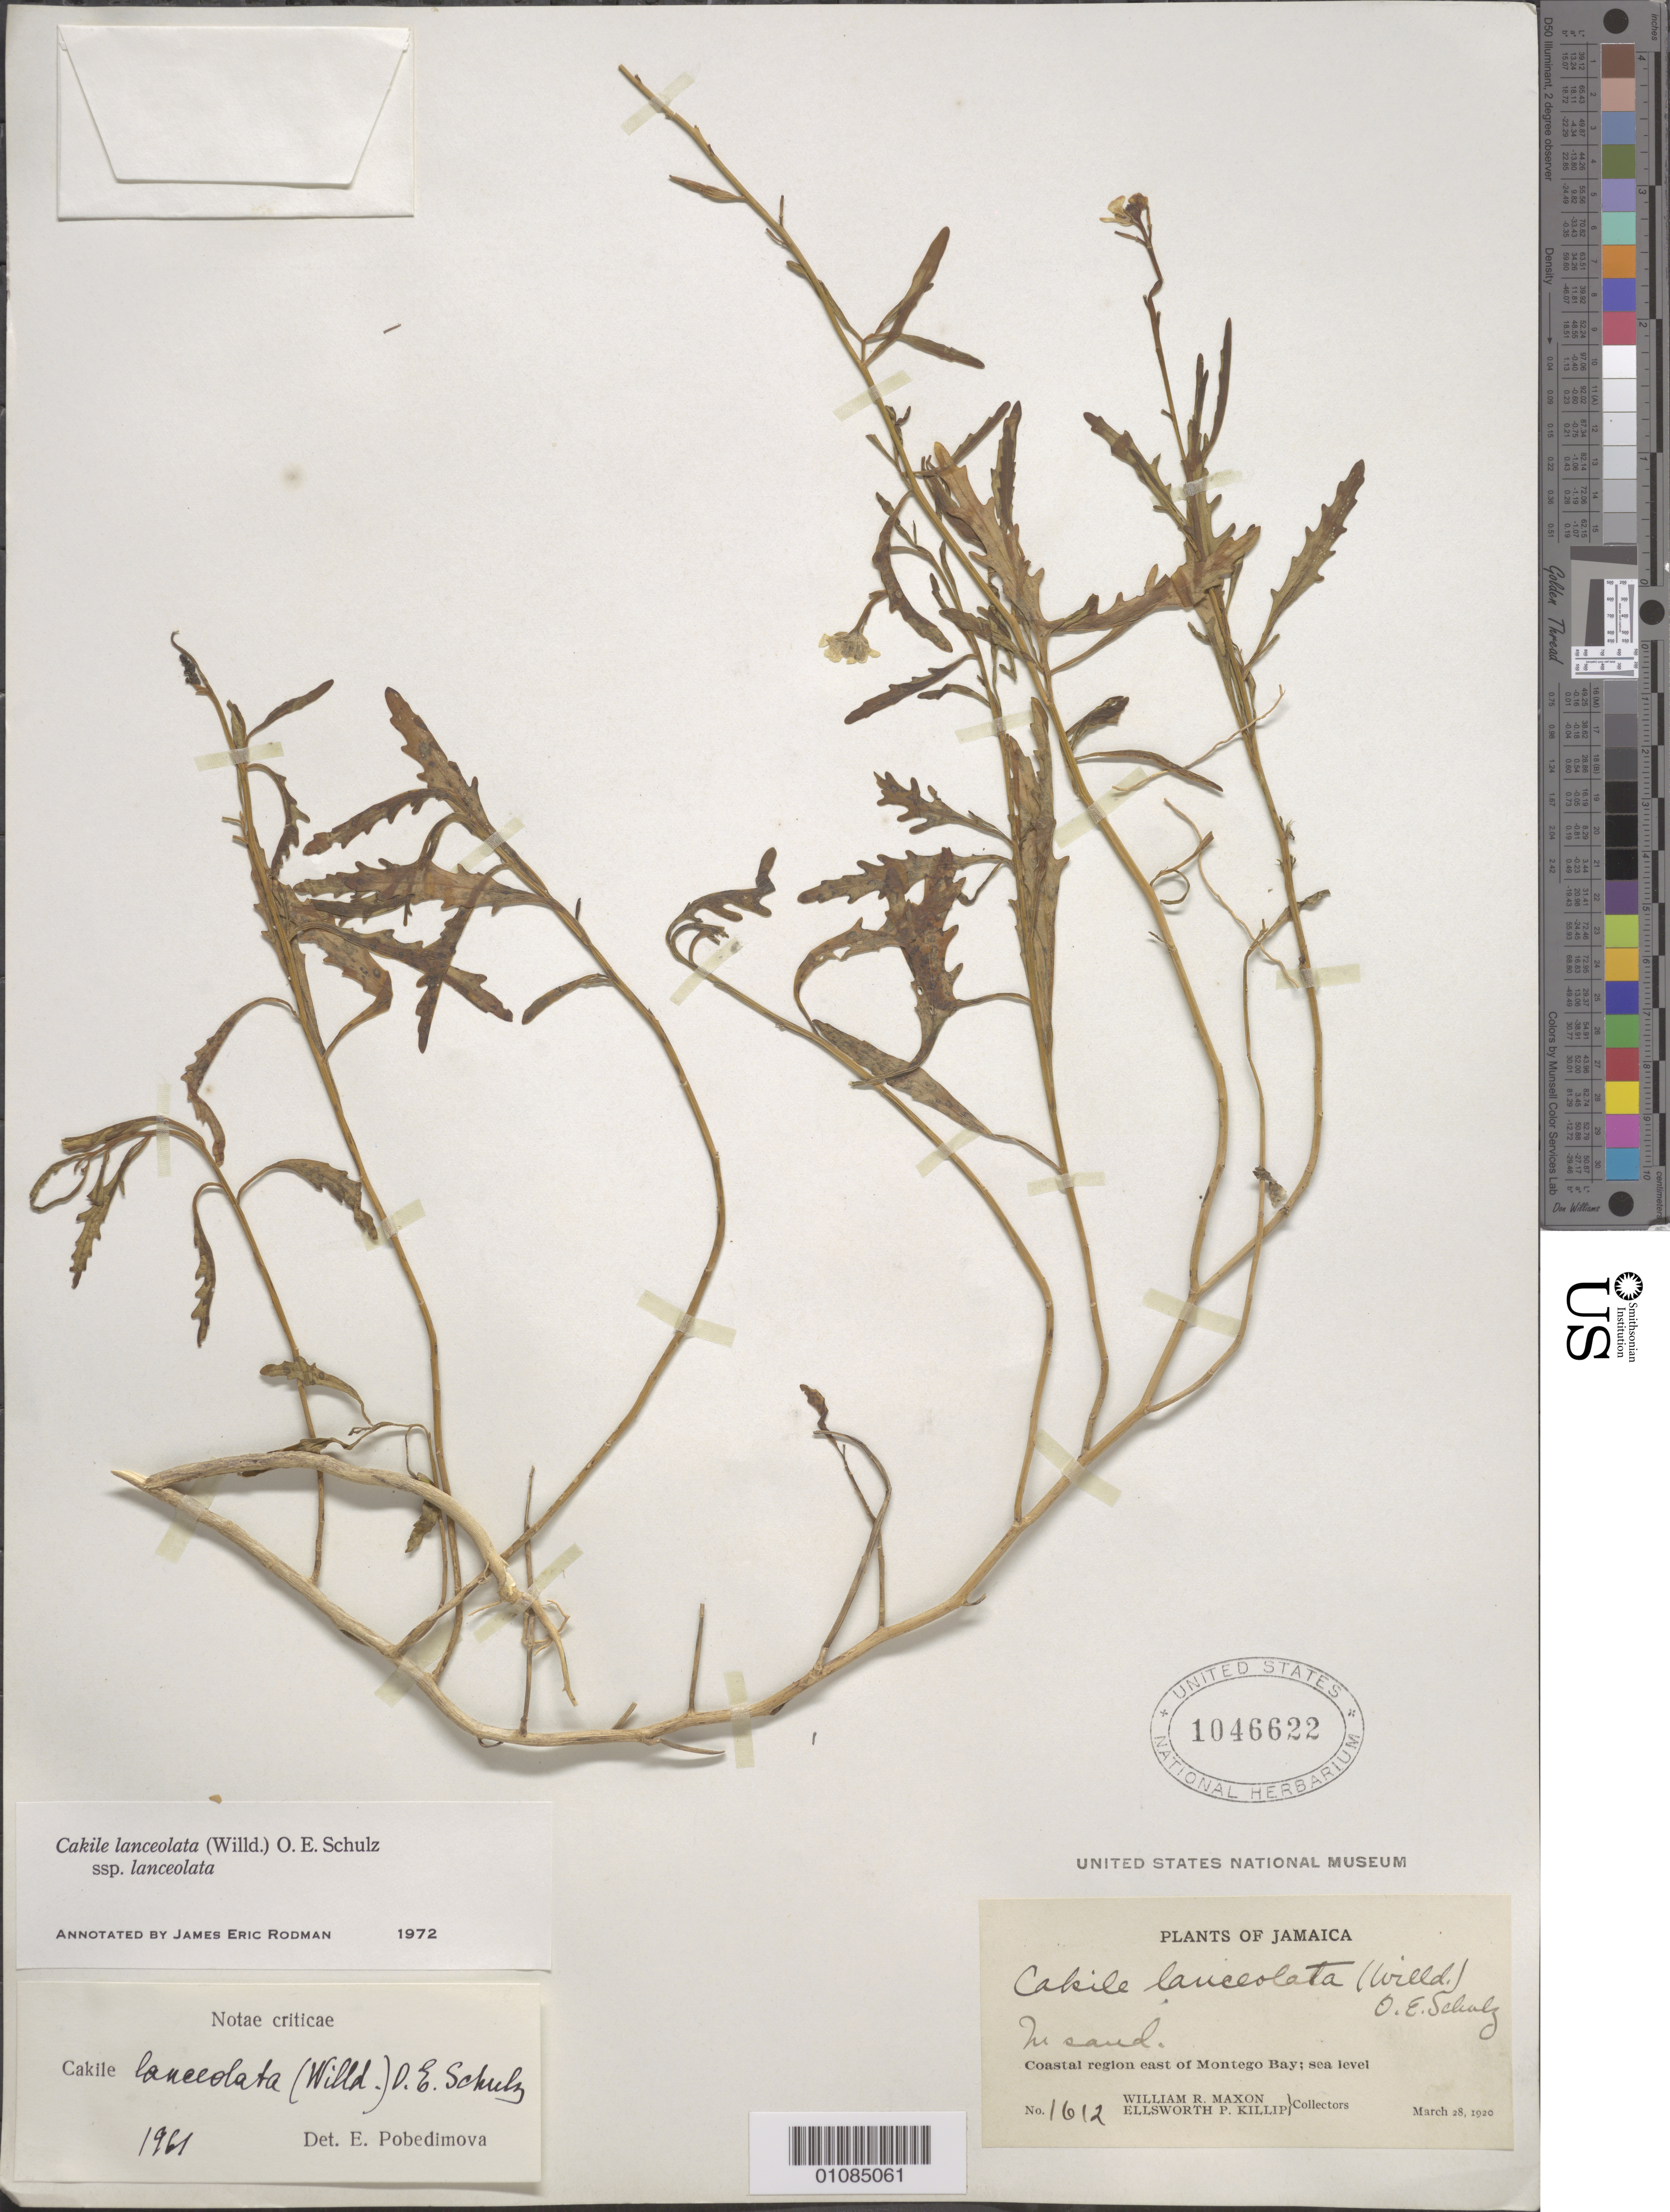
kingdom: Plantae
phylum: Tracheophyta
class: Magnoliopsida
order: Brassicales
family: Brassicaceae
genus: Cakile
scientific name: Cakile lanceolata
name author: (Willd.) O.E. Schulz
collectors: W. R. Maxon & E. P. Killip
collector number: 1612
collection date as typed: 28 Mar 1920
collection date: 1920-03-28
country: Jamaica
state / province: Saint James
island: Jamaica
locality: Coastal region E of Montego Bay; sea level.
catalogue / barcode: US 1046622